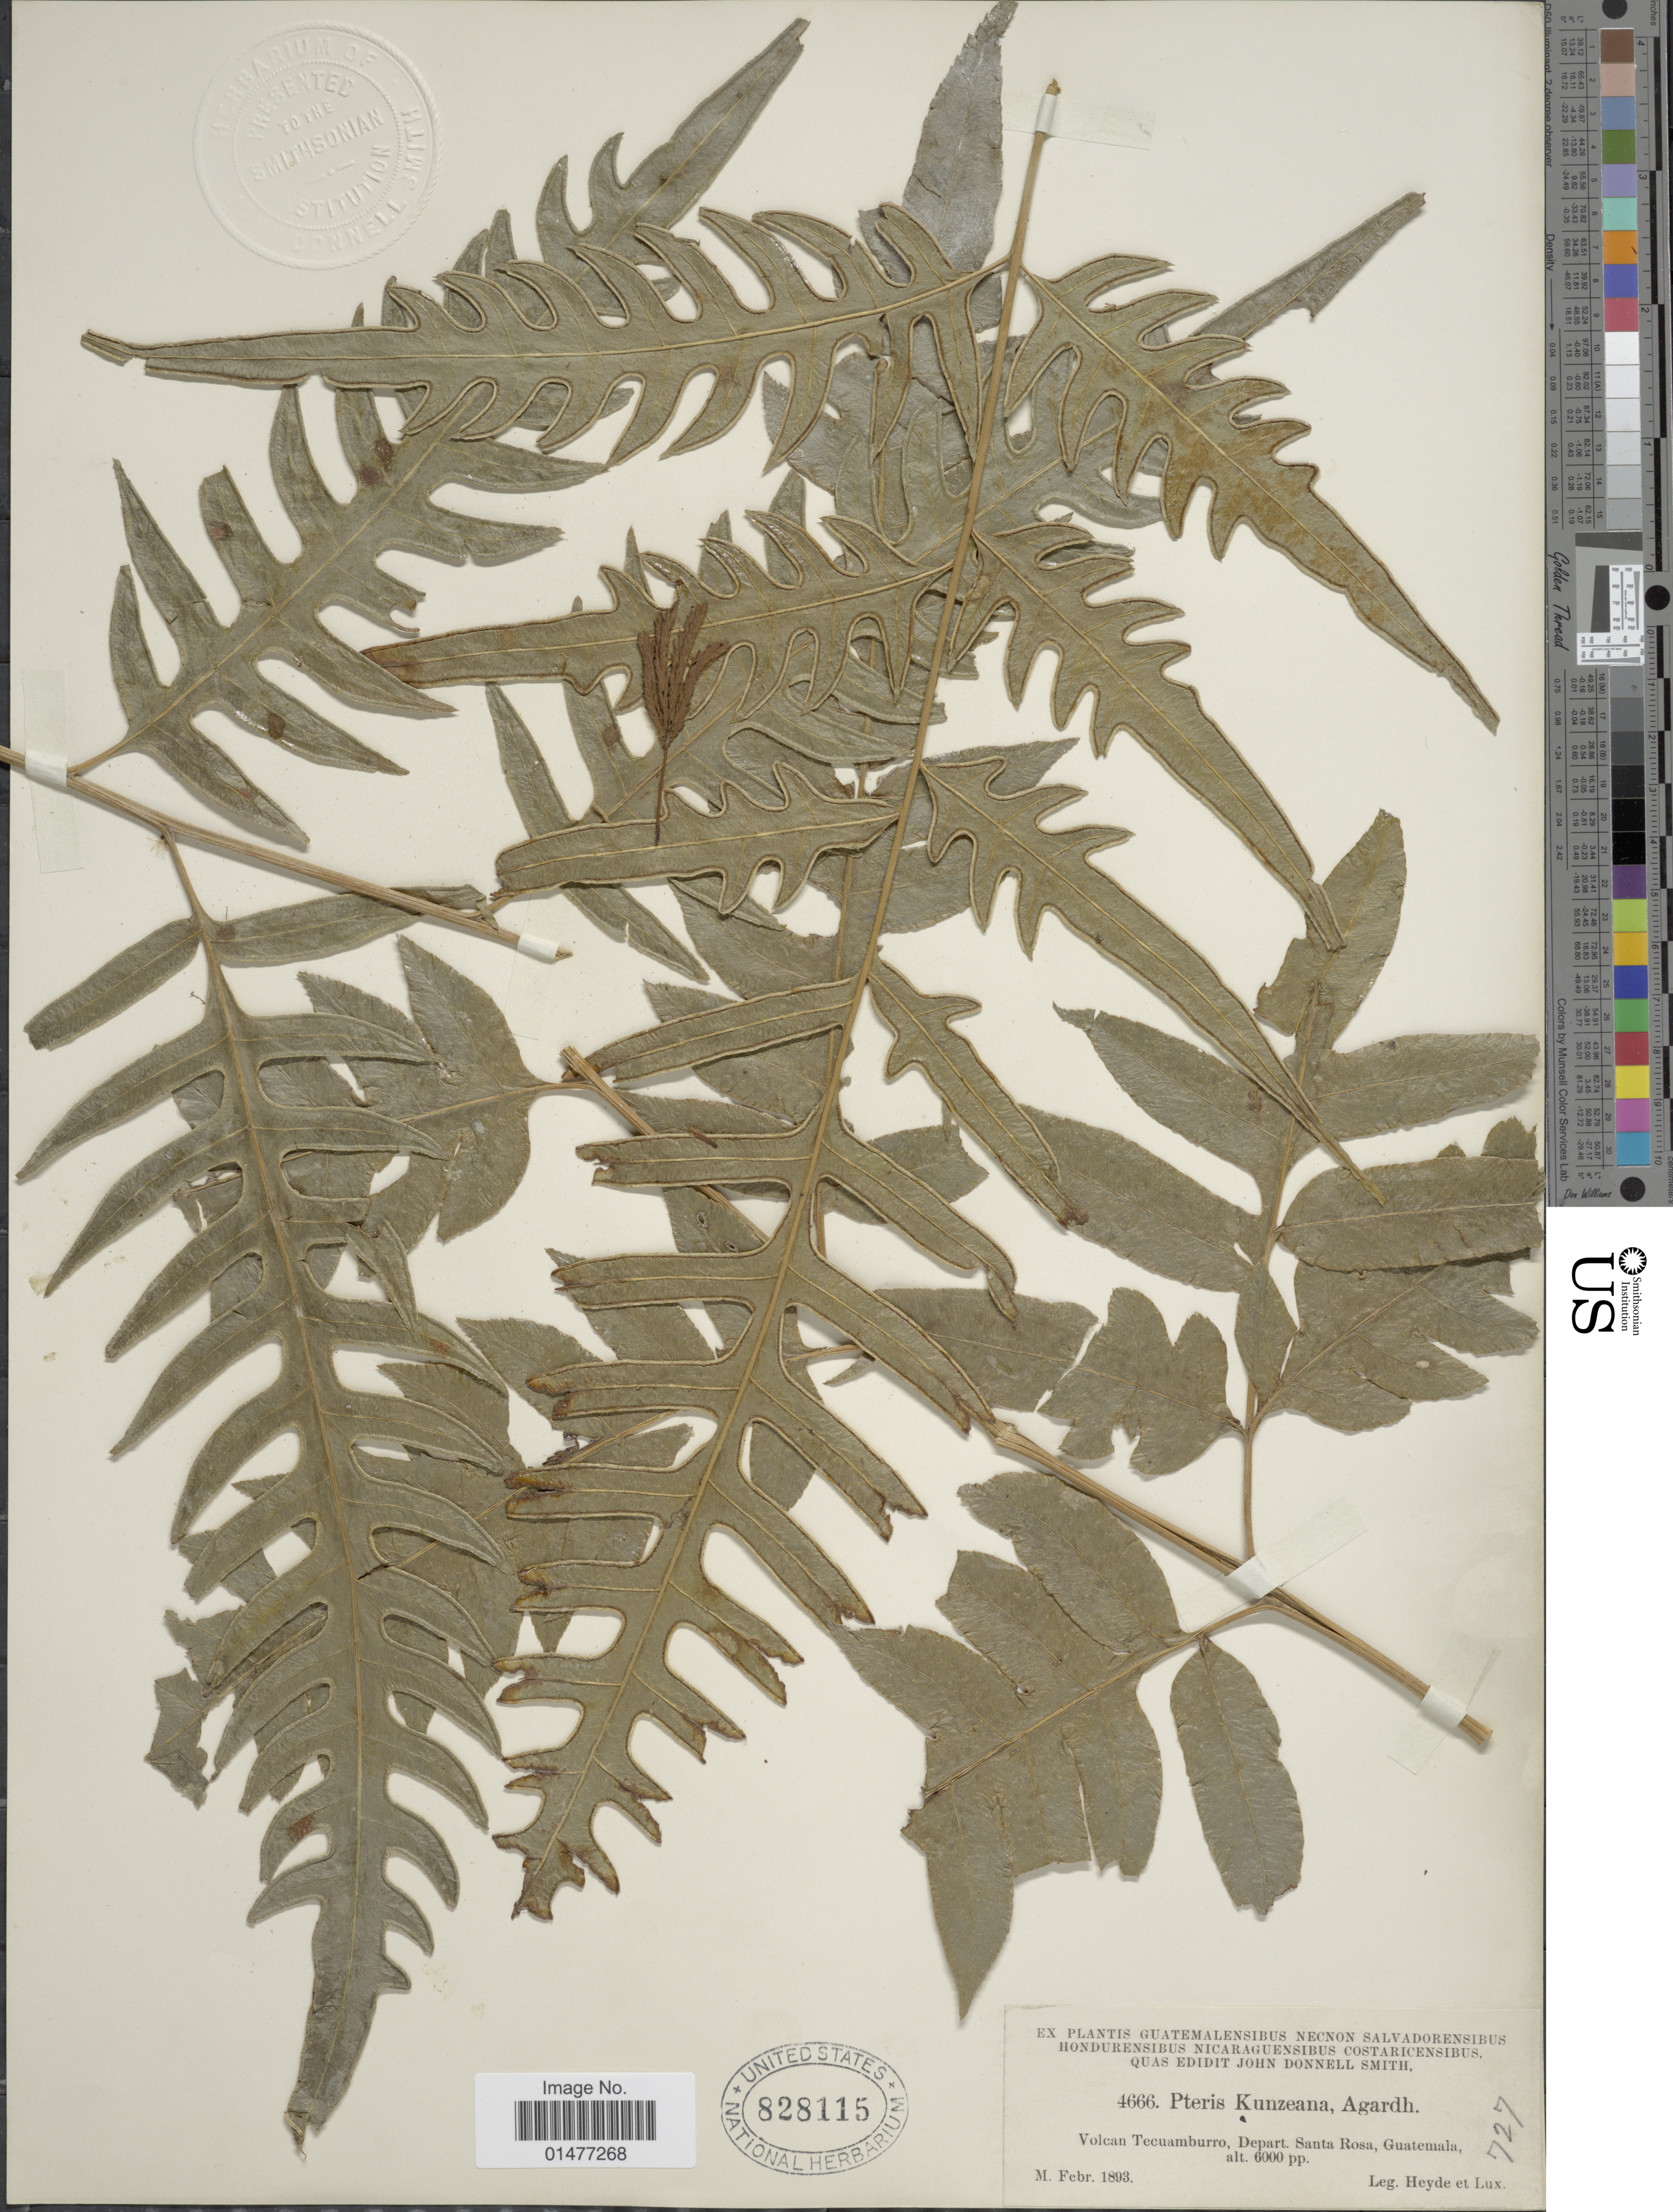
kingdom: Plantae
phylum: Tracheophyta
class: Polypodiopsida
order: Polypodiales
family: Pteridaceae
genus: Pteris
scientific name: Pteris altissima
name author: Poir.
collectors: Heyde & Lux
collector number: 4666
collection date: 1893-02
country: Guatemala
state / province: Santa Rosa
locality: Volcan Tecuamburro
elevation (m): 1829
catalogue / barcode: US 828115